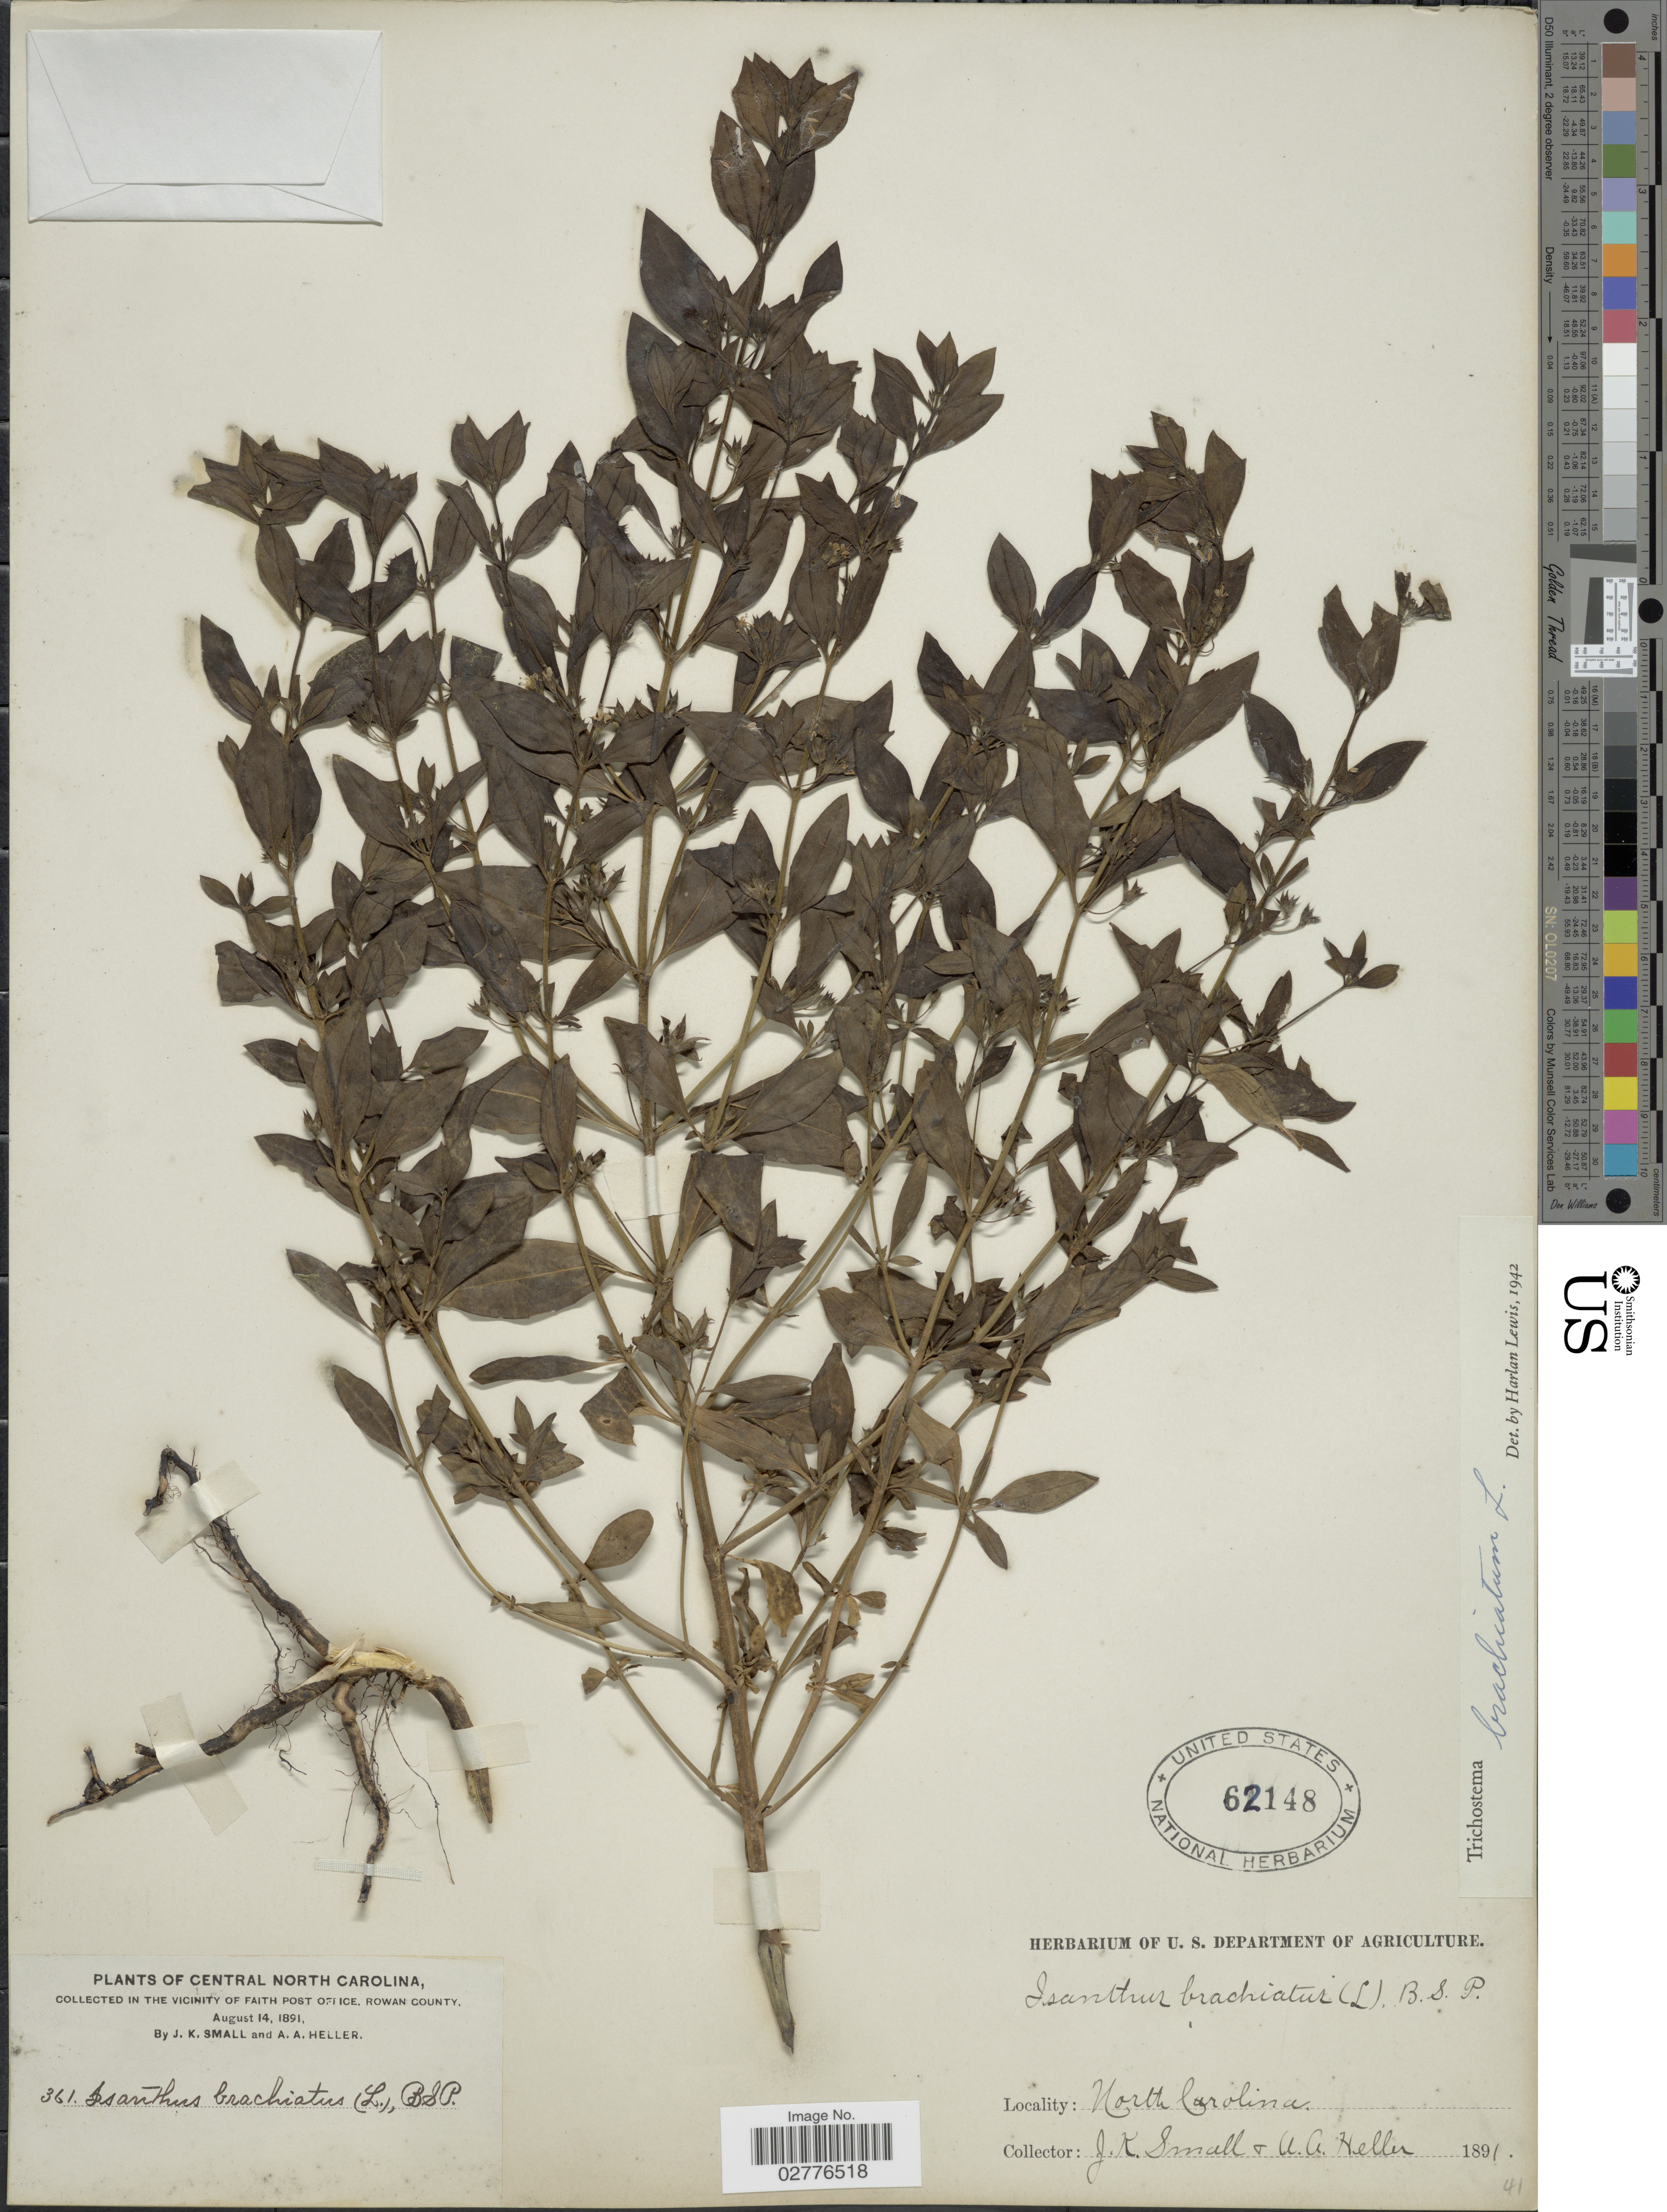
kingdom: Plantae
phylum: Tracheophyta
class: Magnoliopsida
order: Lamiales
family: Lamiaceae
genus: Trichostema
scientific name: Trichostema brachiatum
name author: L.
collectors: J. K. Small & A. A. Heller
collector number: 361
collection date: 1891-08-14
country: United States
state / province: North Carolina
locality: Central North Carolina. Vicinity of Faith Post Office, Rowan County.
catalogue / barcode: US 62148